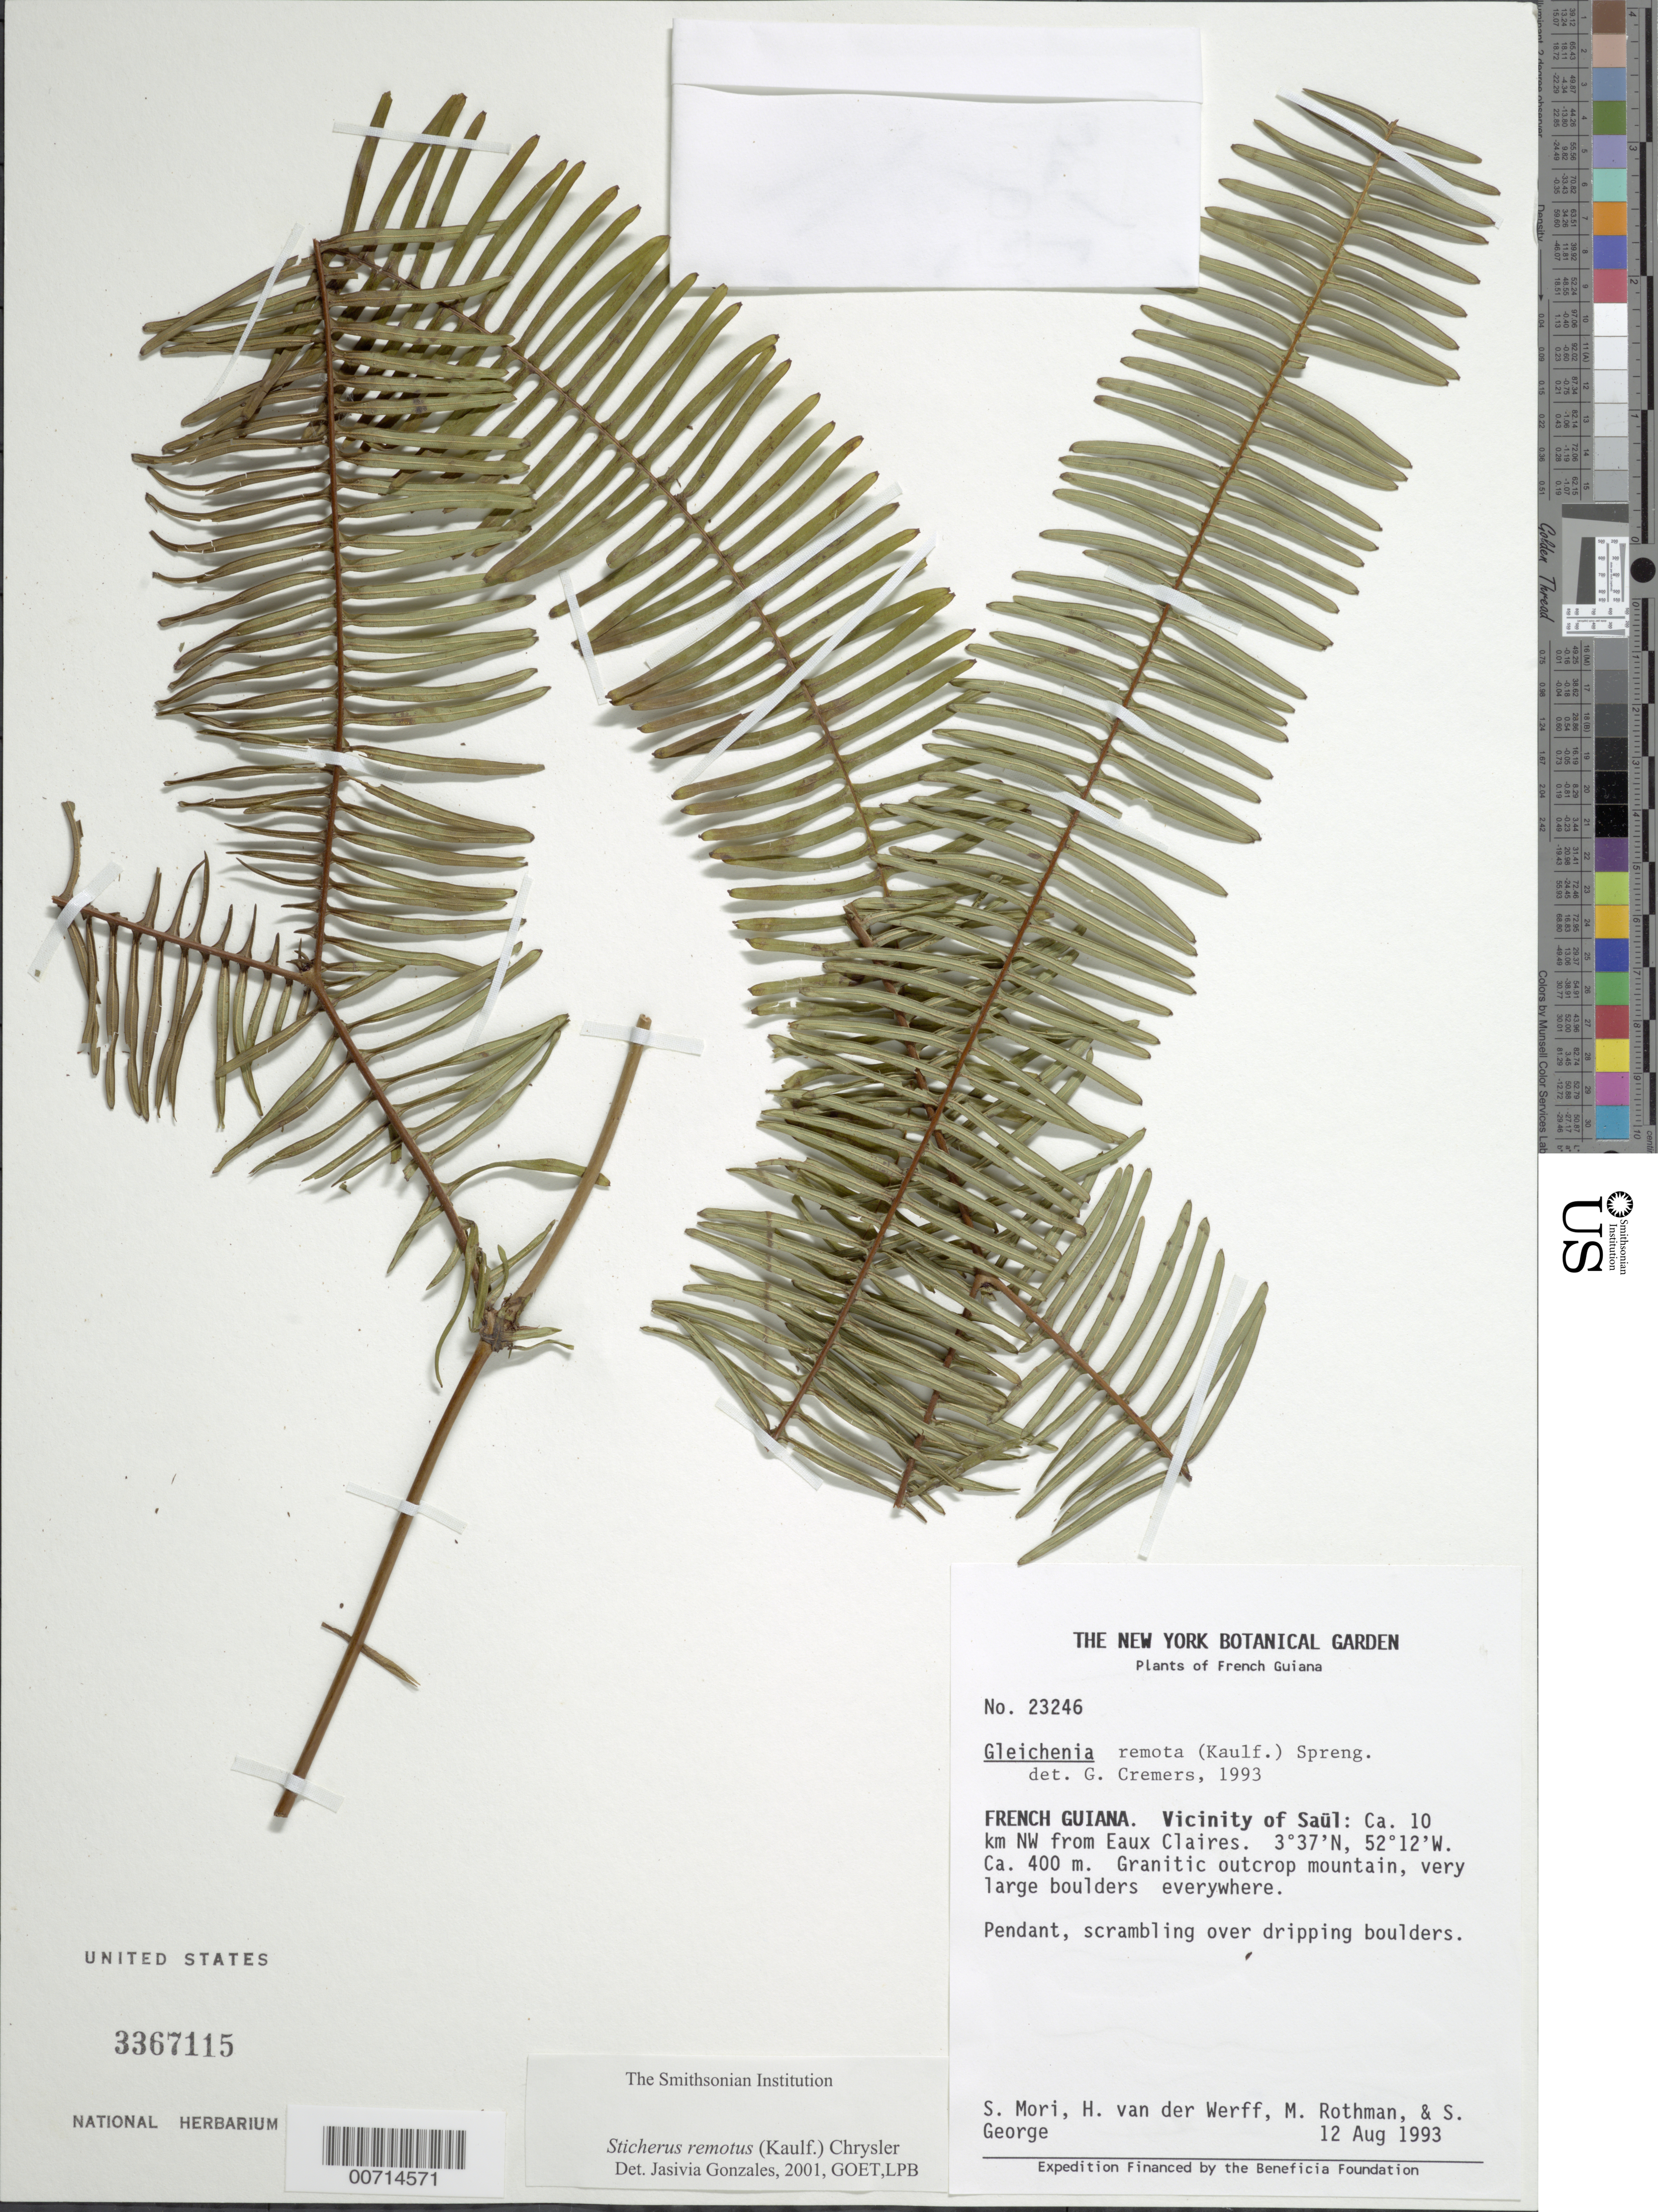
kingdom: Plantae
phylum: Tracheophyta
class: Polypodiopsida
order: Gleicheniales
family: Gleicheniaceae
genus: Sticherus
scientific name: Sticherus remotus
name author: (Kaulf.) Chrysler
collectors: S. Mori, H. van der Werff, M. Rothman & S. George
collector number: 23246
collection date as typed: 12-Aug-93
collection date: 1993-08-12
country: French Guiana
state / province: Saint-Laurent-du-Maroni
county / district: Saül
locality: Saül and vic., ca. 10 km NW from Eaux Claires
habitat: Granitic outcrop mountain, large boulders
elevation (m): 400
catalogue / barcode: US 3367115